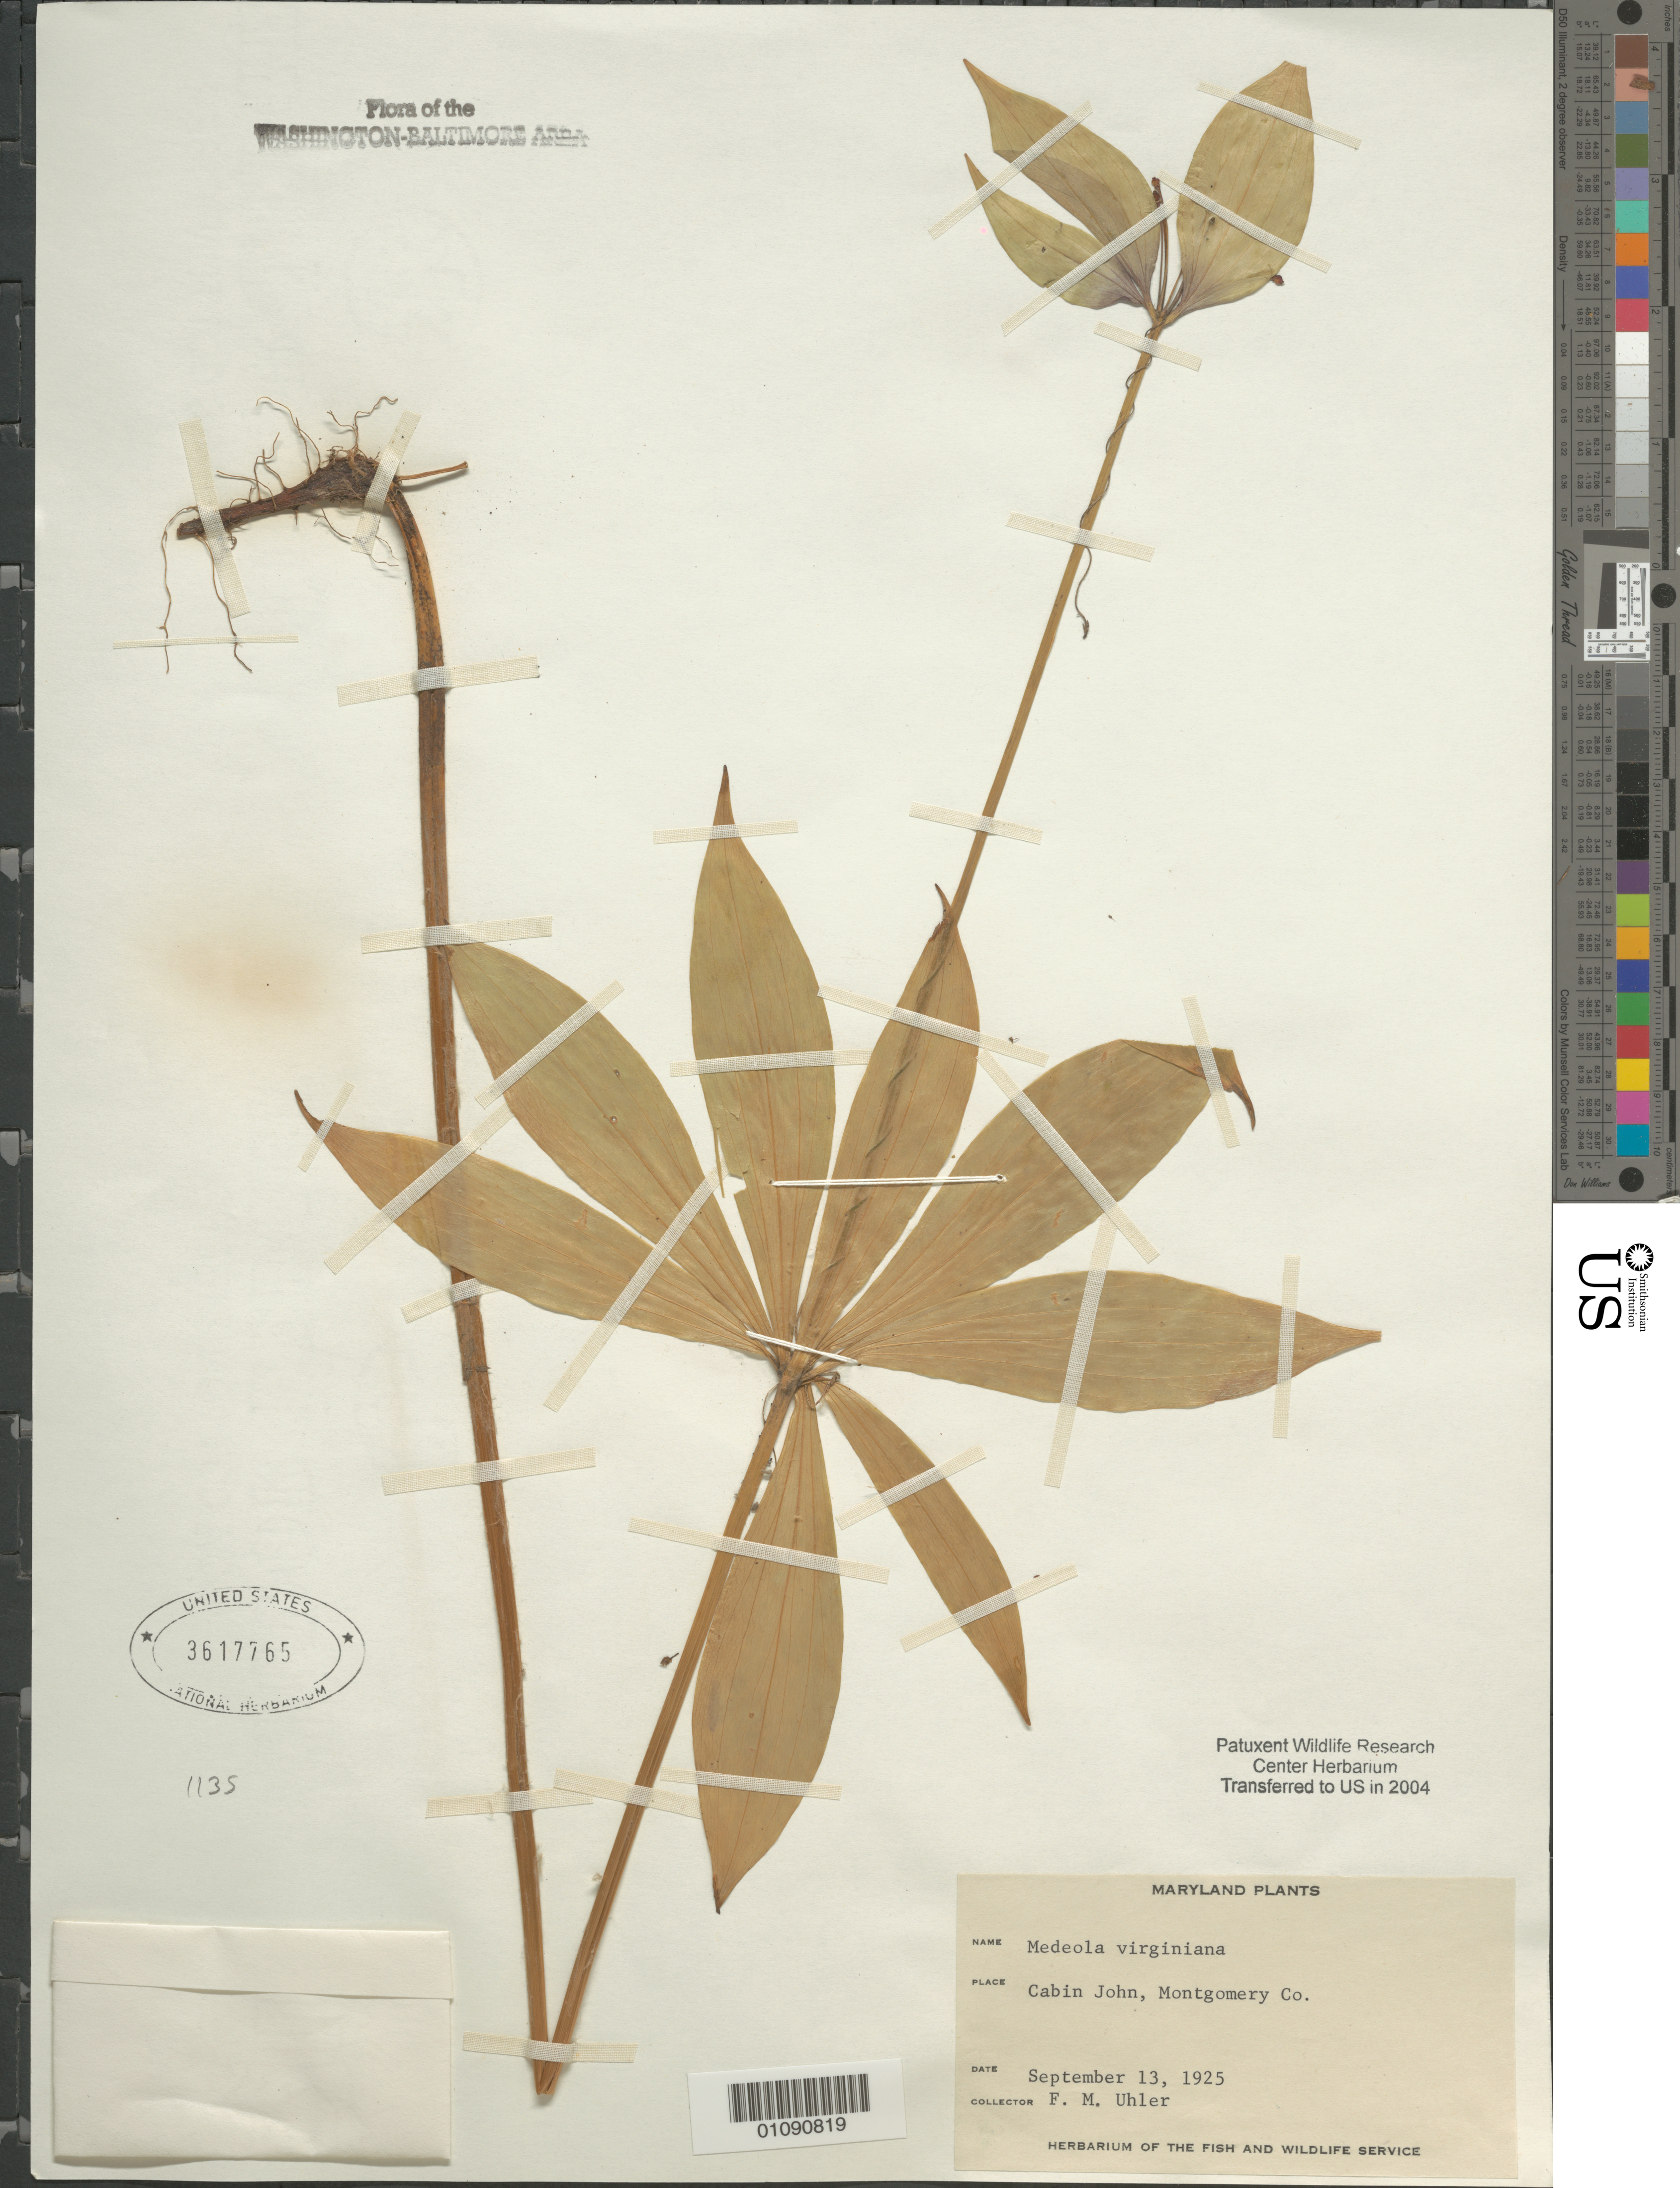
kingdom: Plantae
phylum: Tracheophyta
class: Liliopsida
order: Liliales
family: Liliaceae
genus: Medeola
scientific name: Medeola virginiana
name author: (L.) Desf.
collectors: F. M. Uhler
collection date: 1925-09-13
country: United States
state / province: Maryland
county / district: Montgomery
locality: Cabin John.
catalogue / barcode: US 3617765